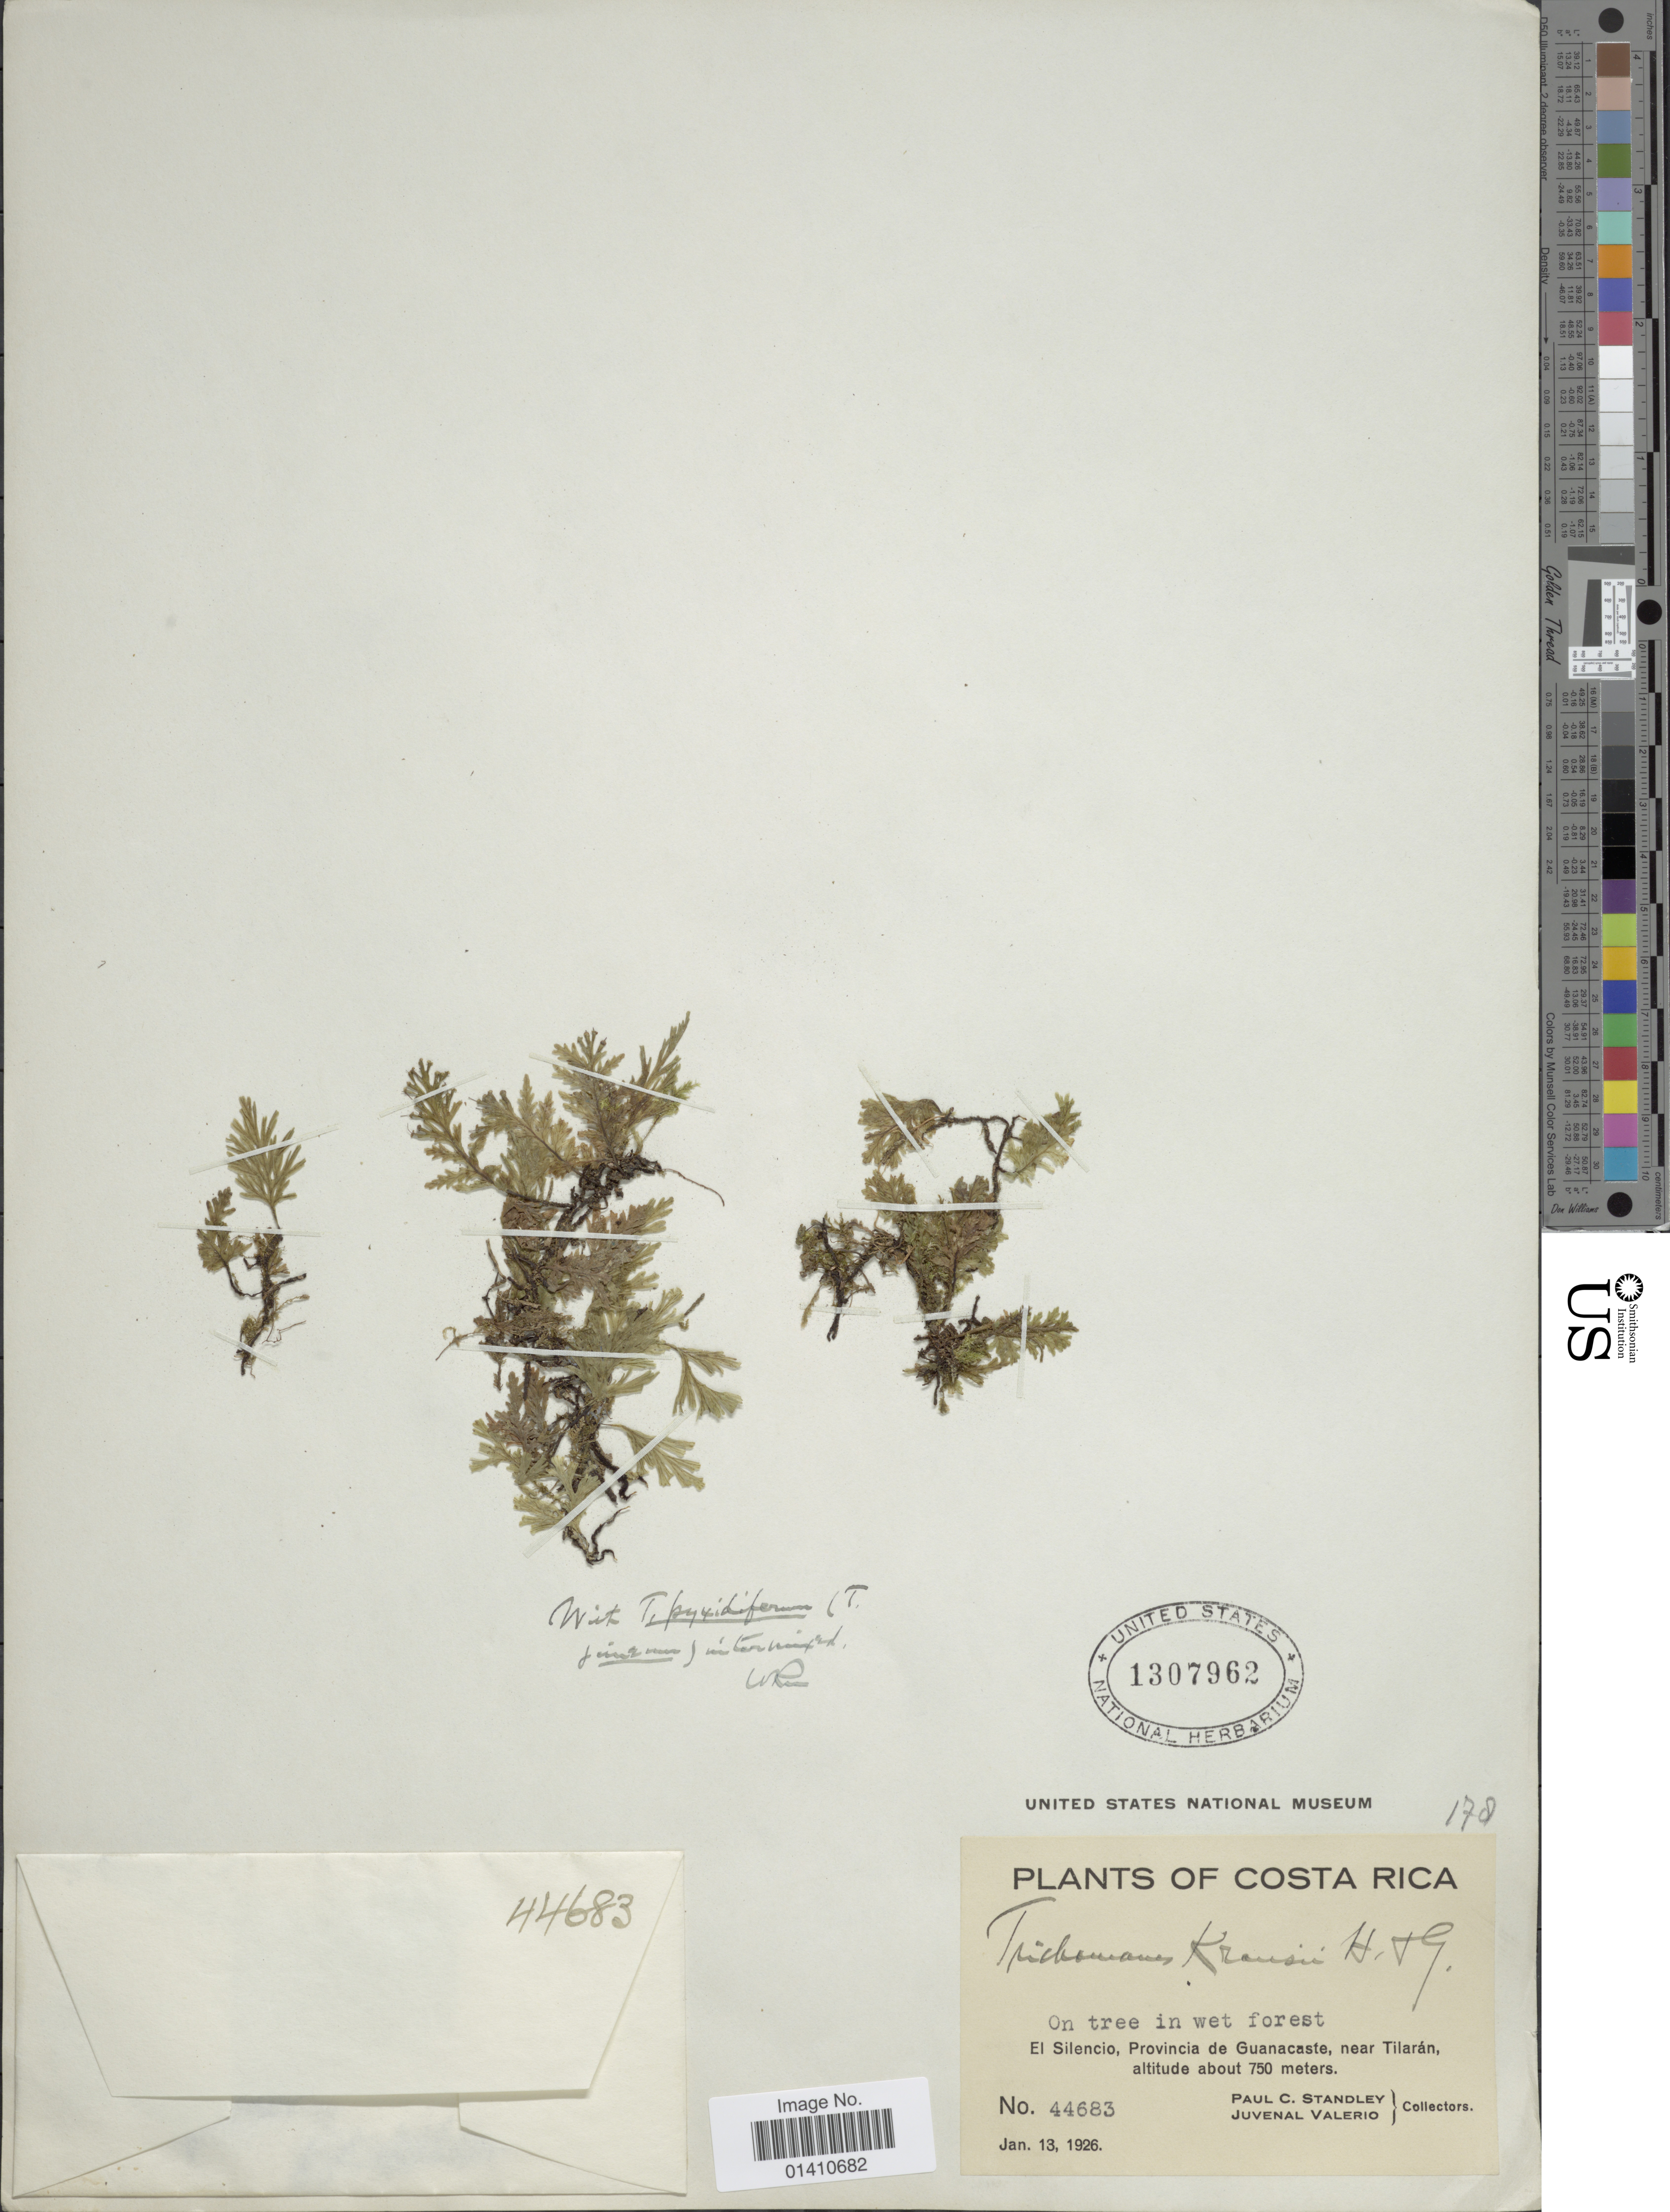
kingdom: Plantae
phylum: Tracheophyta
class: Polypodiopsida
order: Hymenophyllales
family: Hymenophyllaceae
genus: Didymoglossum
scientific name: Didymoglossum kraussii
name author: (Hook. & Grev.) C. Presl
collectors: P. C. Standley & J. Valerio R.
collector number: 44683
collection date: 1926-01-13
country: Costa Rica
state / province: Guanacaste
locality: El Silencia, Provincia de Guanacaste, near Tilaran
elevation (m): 750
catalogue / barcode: US 1307962